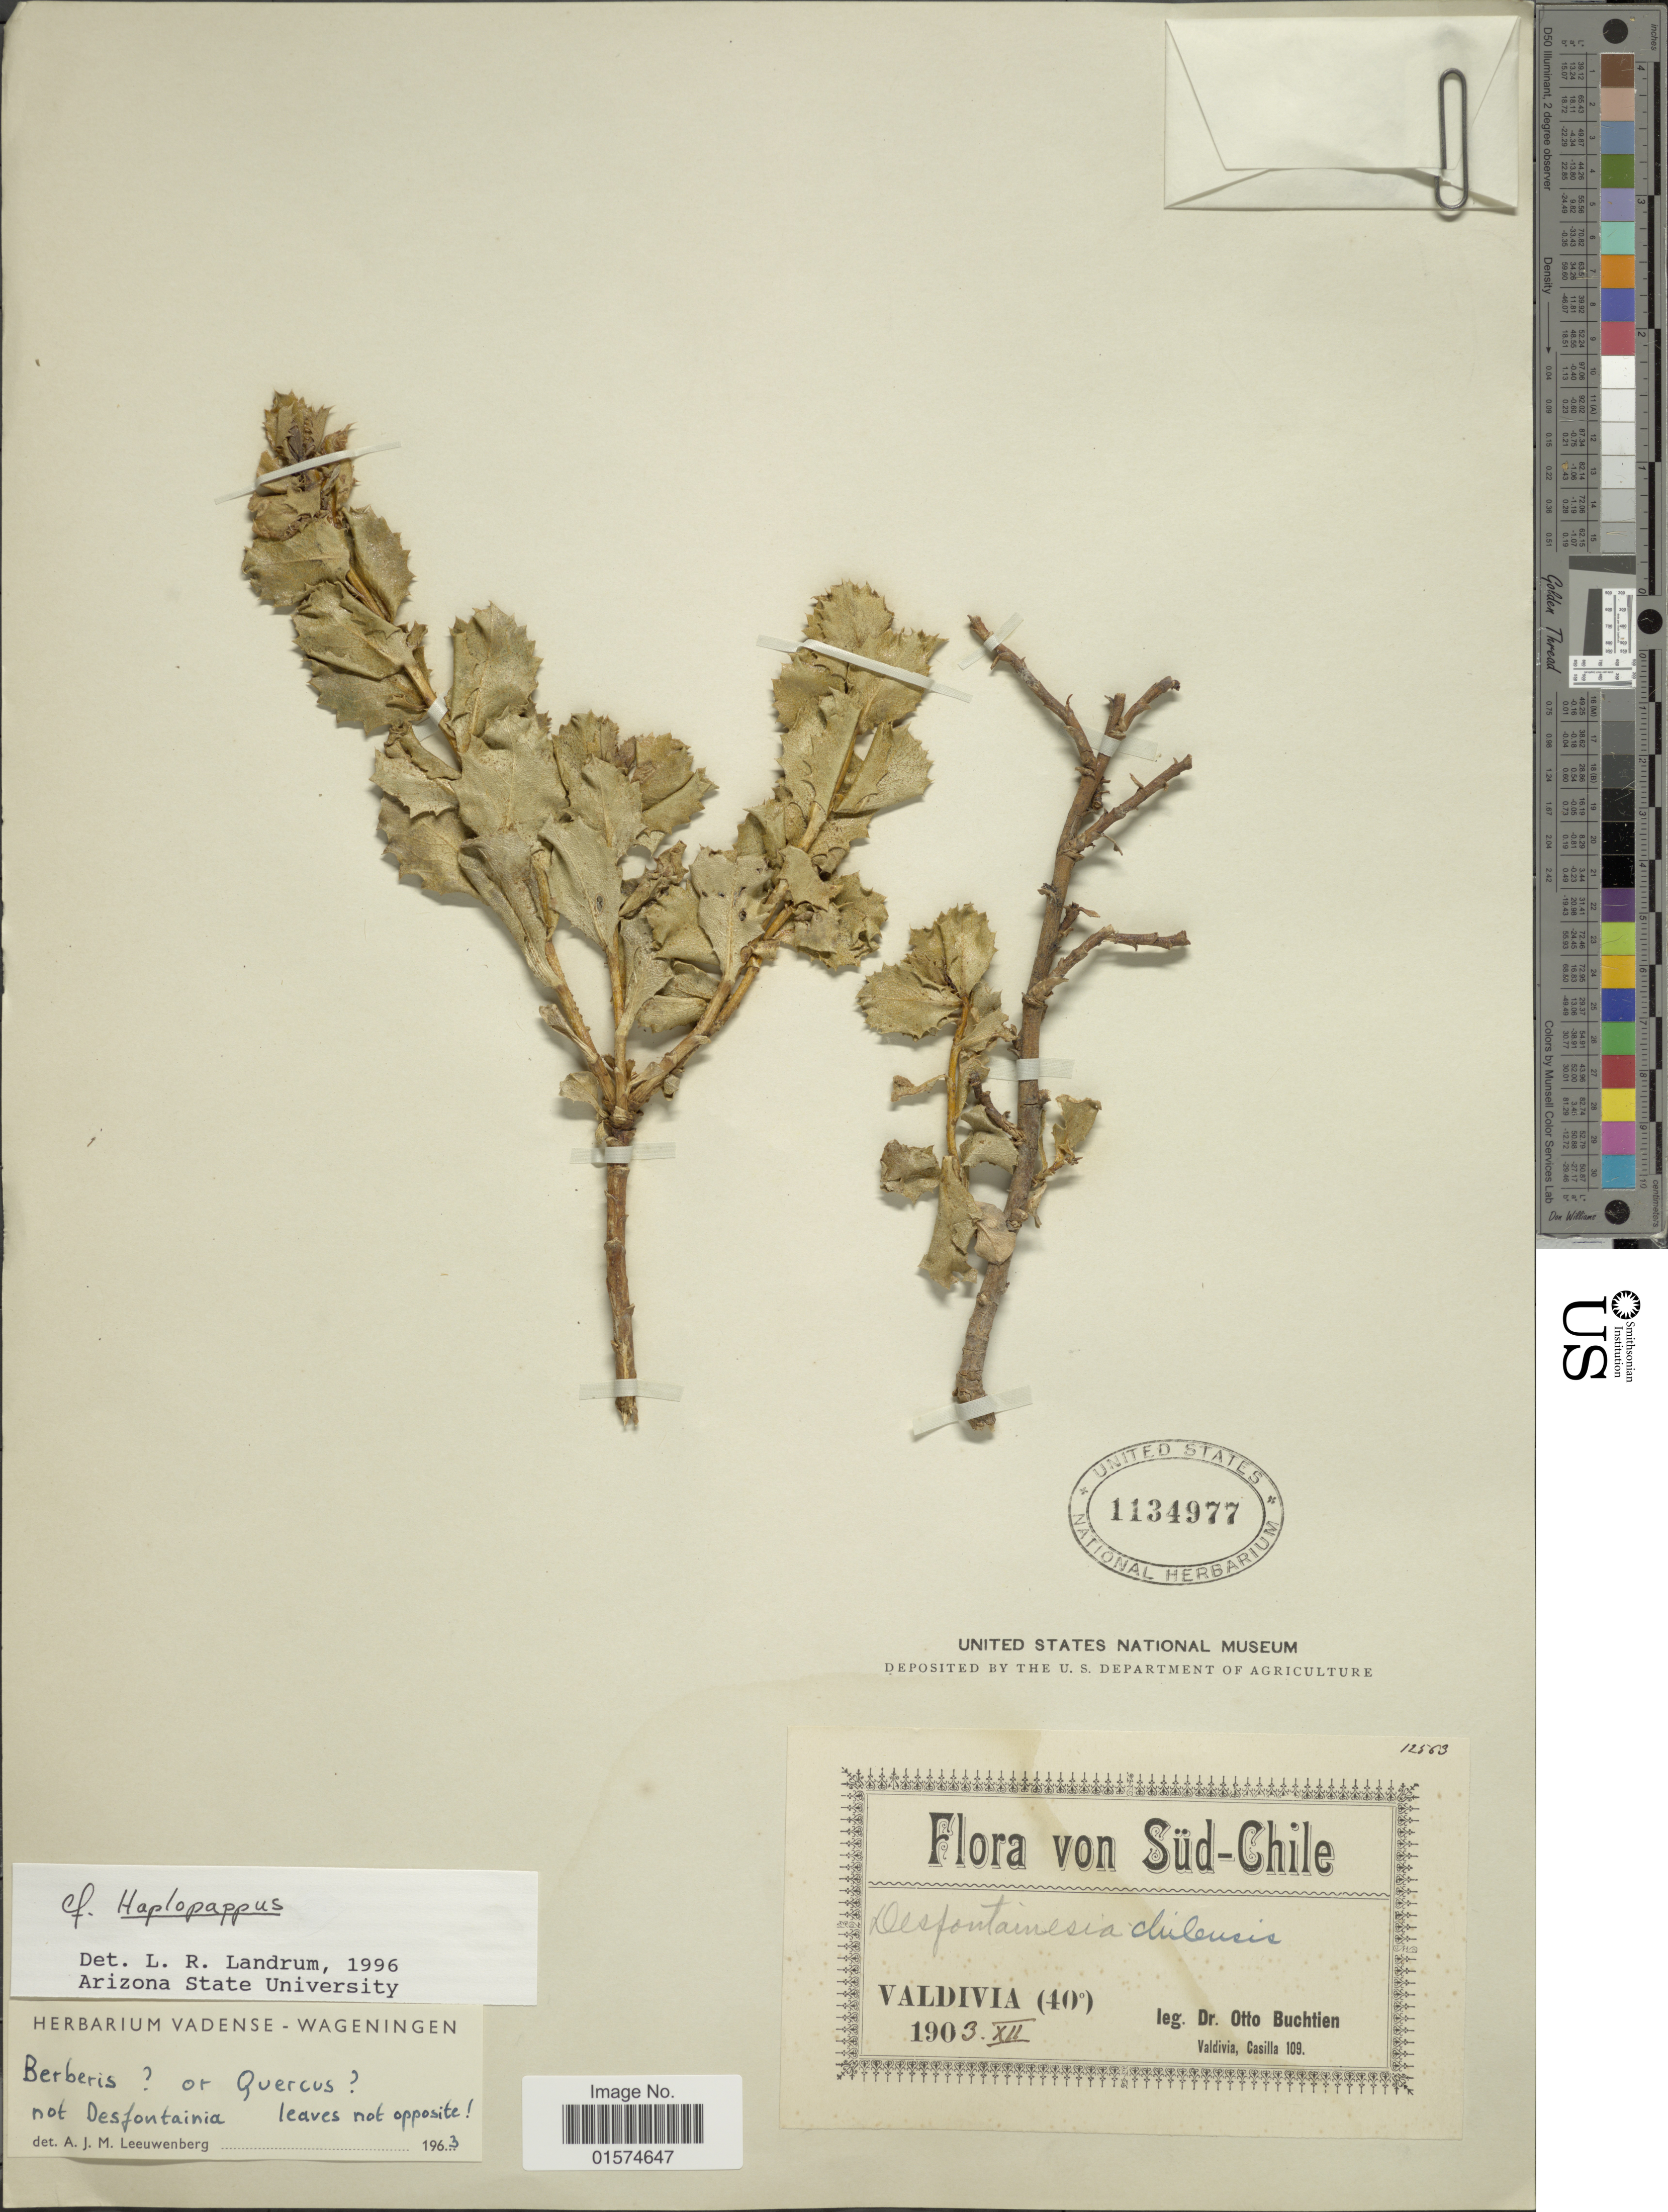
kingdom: Plantae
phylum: Tracheophyta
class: Magnoliopsida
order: Asterales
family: Asteraceae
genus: Haplopappus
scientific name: Haplopappus sp.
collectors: O. Buchtien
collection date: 1903-12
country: Chile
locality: Sud-Chile, Valdivia (40°)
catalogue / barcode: US 1134977